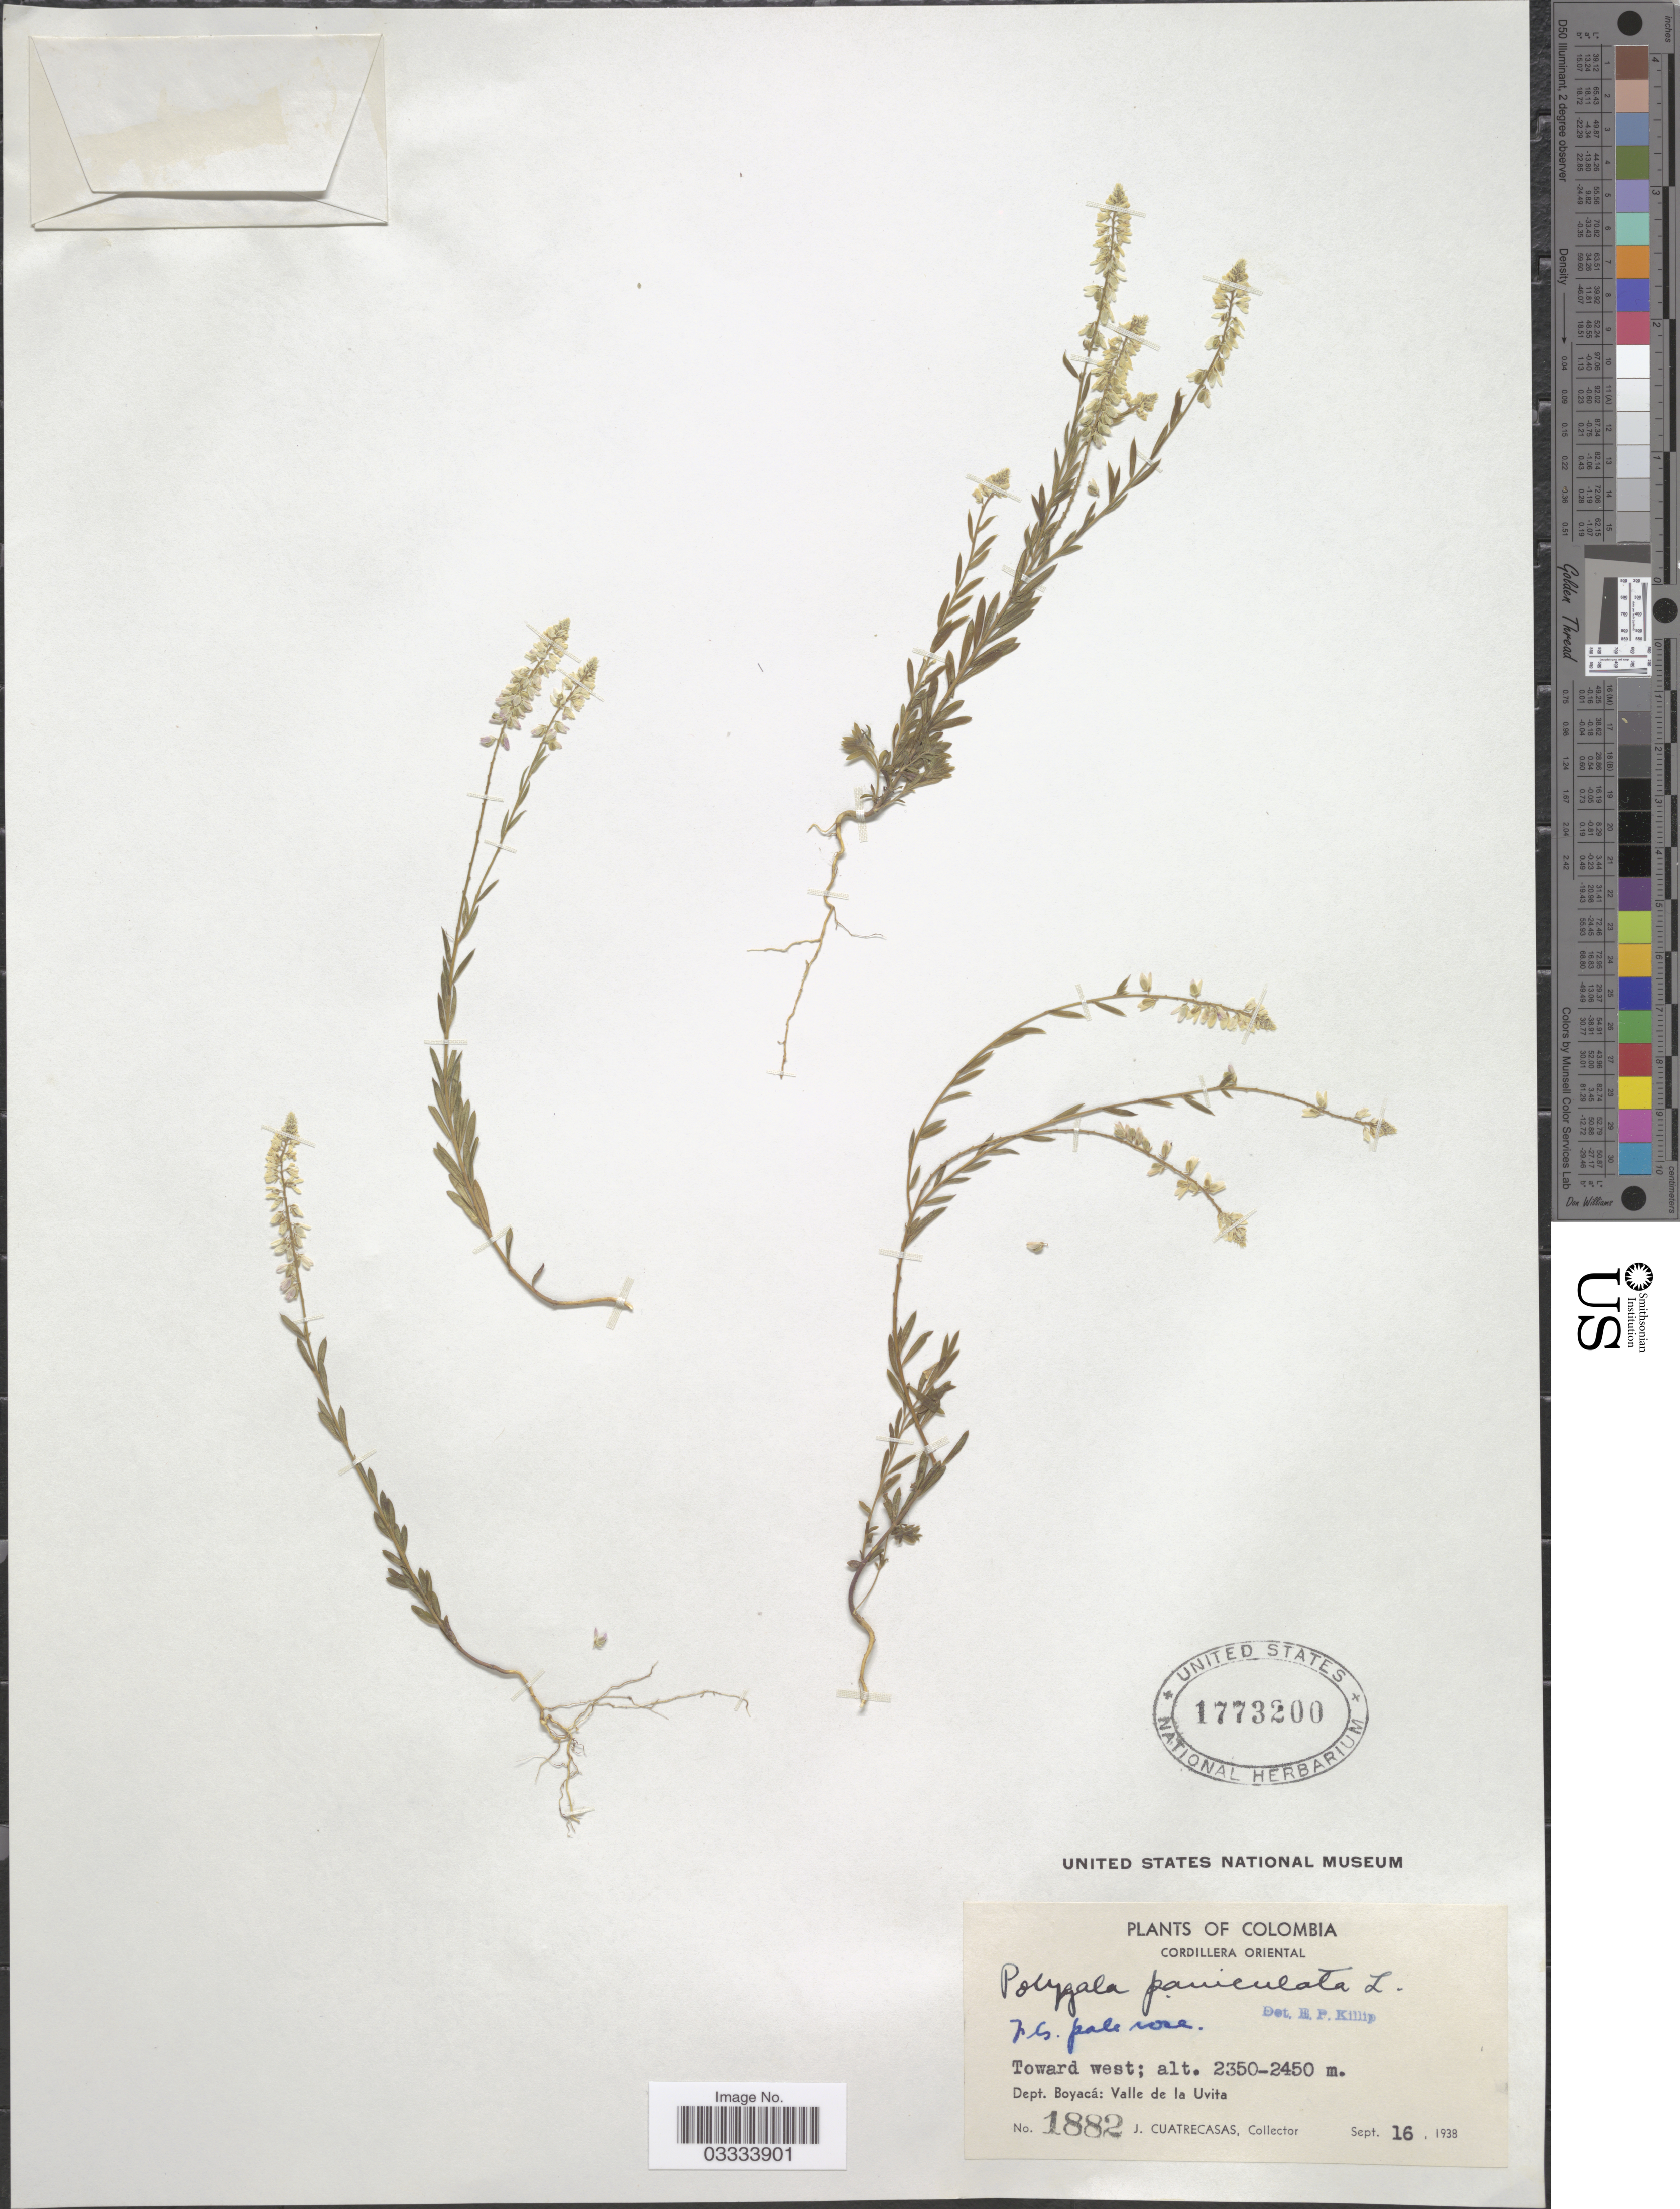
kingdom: Plantae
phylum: Tracheophyta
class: Magnoliopsida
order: Fabales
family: Polygalaceae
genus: Polygala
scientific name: Polygala paniculata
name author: L.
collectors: J. Cuatrecasas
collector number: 1882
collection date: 1938-09-16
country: Colombia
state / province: Boyacá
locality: Cordillera Oriental. Toward west. Dept. Boyacá: Valle de la Uvita.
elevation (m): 2350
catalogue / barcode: US 1773200